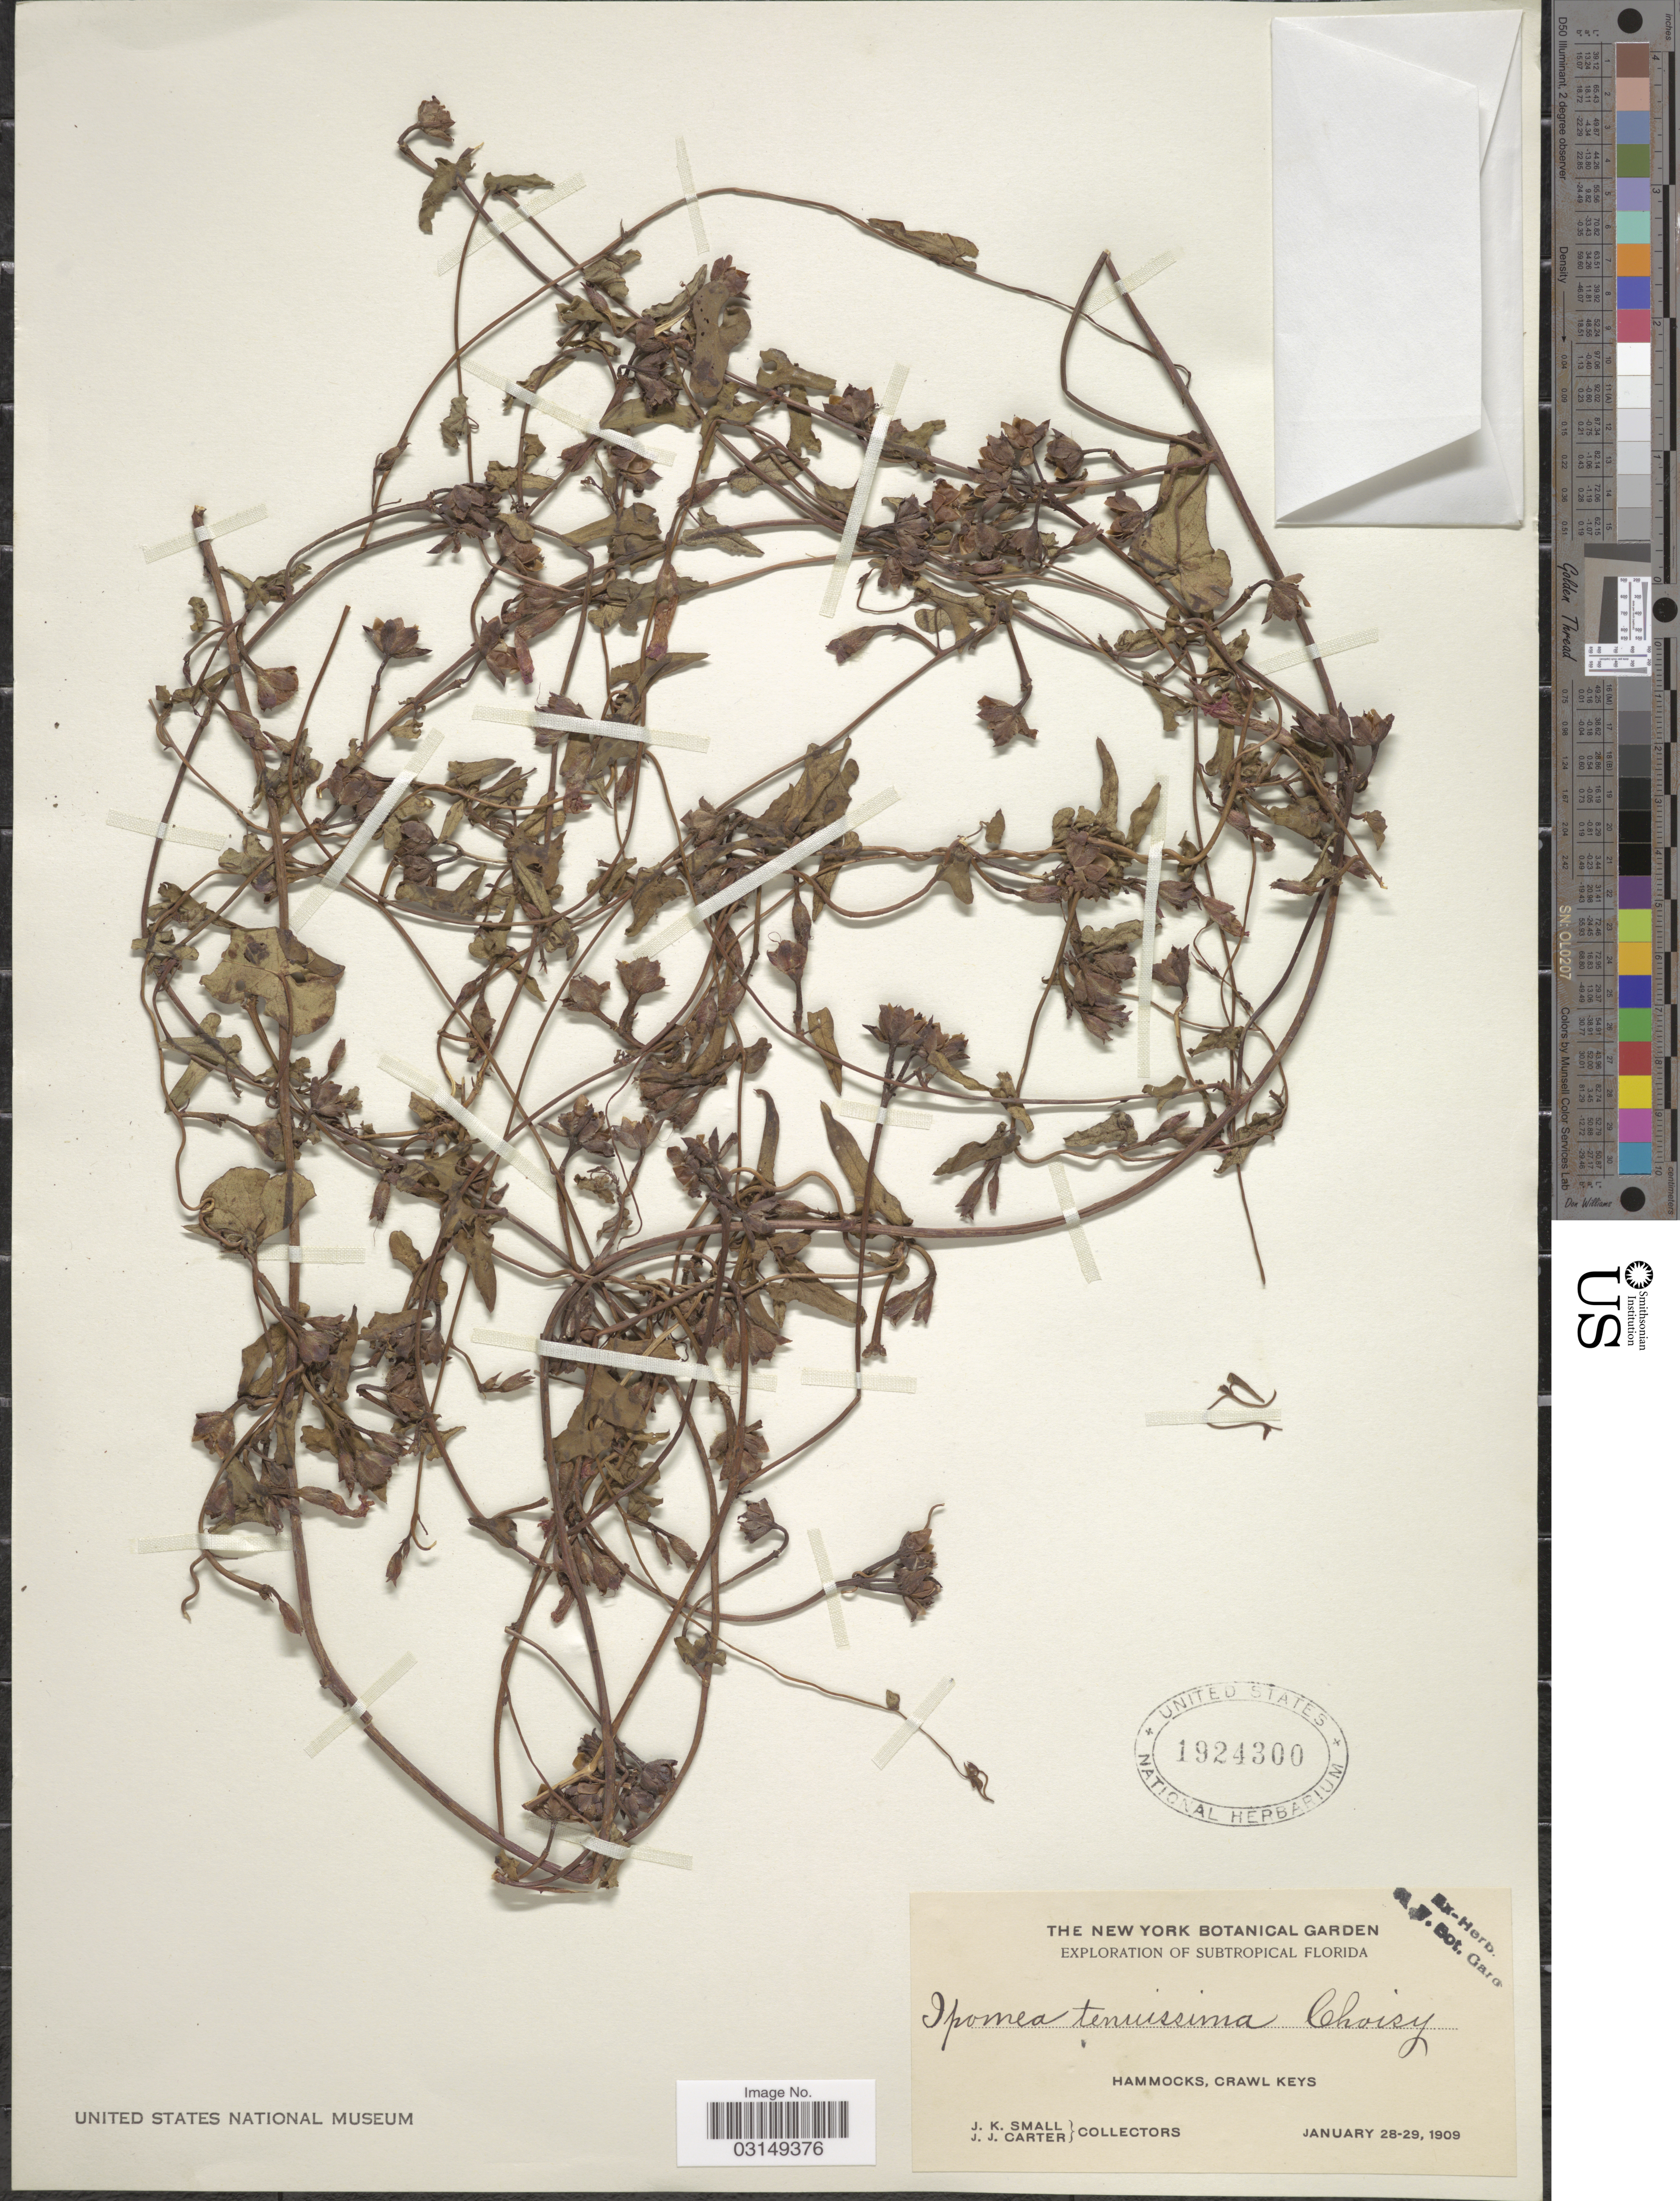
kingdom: Plantae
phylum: Tracheophyta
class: Magnoliopsida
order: Solanales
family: Convolvulaceae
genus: Ipomoea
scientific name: Ipomoea tenuissima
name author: Choisy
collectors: J. K. Small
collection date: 1909-01-28/1909-01-29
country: United States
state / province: Florida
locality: Subtropical Florida. Hammocks, Crawl Keys.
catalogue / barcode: US 1924300